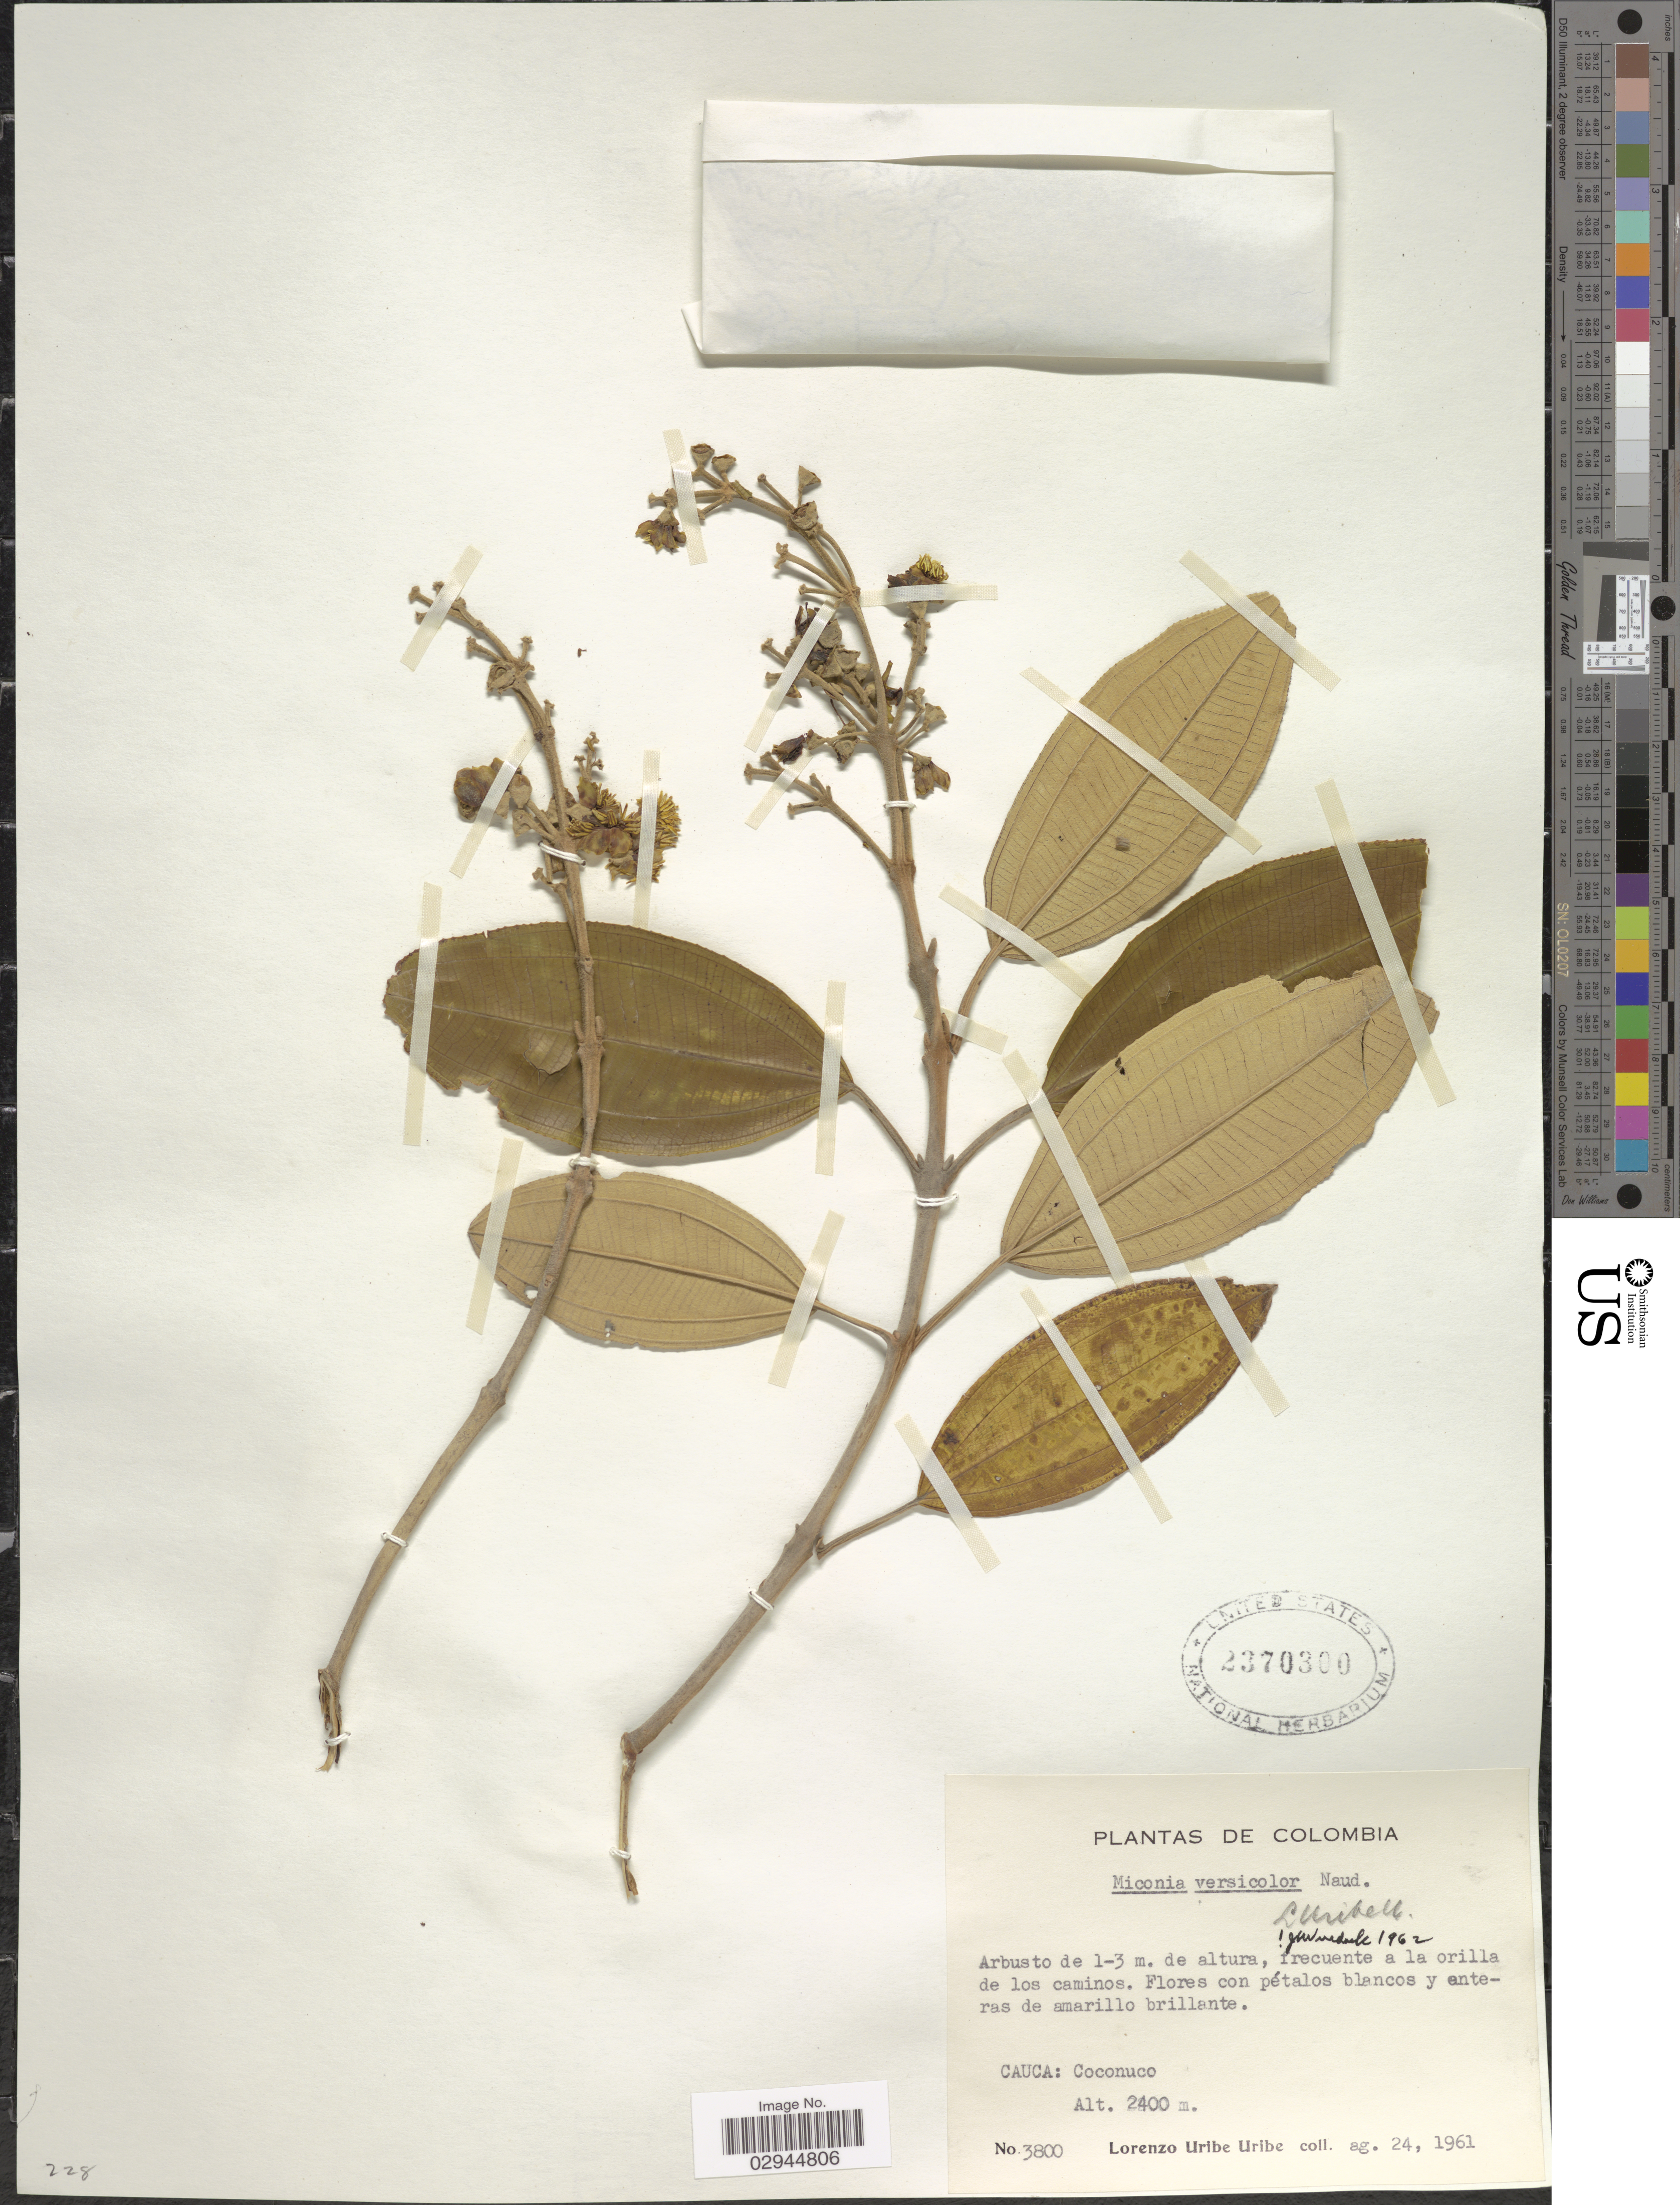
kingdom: Plantae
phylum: Tracheophyta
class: Magnoliopsida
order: Myrtales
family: Melastomataceae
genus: Miconia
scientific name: Miconia versicolor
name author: Naudin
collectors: L. Uribe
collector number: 3800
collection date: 1961-08-24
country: Colombia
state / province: Cauca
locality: Coconuco.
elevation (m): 2400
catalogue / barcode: US 2370300